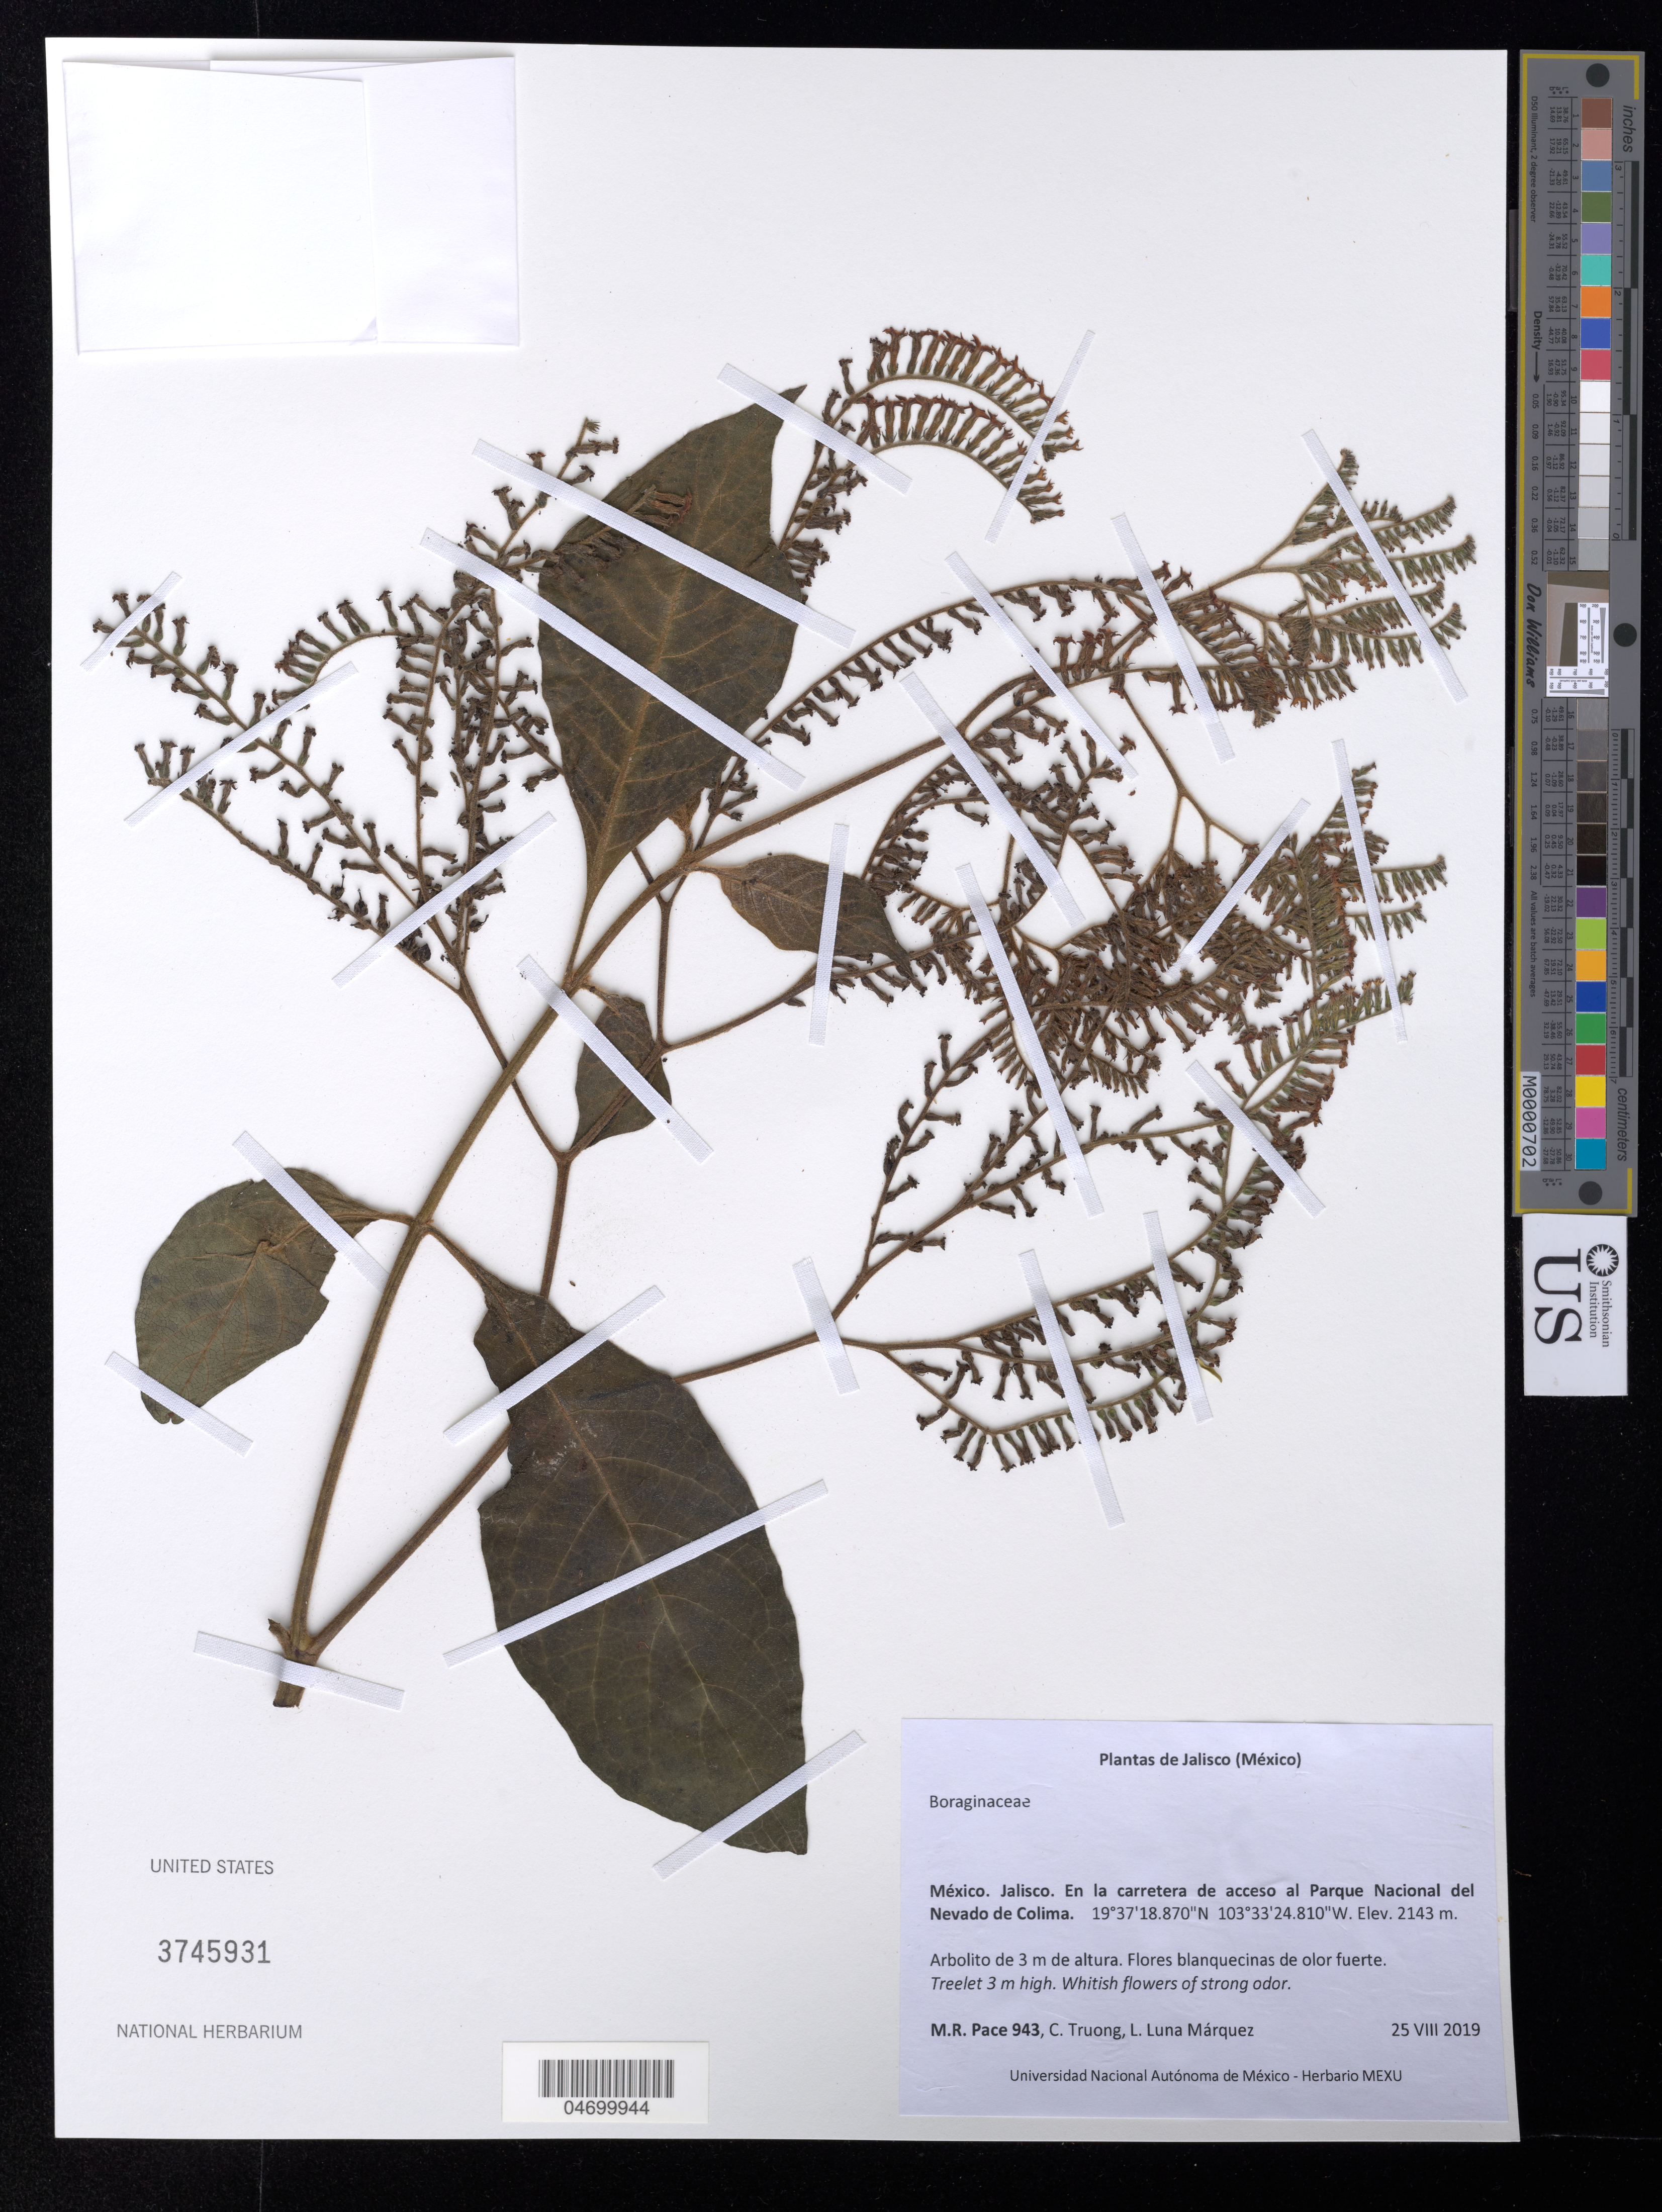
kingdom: Plantae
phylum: Tracheophyta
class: Magnoliopsida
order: Boraginales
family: Boraginaceae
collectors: M. Pace, C. Truong & L. Luna Marquez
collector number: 943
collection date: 2019-08-25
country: Mexico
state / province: Jalisco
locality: En la carretera de acceso al Parque Nacional del Nevado de Colima.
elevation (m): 2143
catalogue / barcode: US 3745931